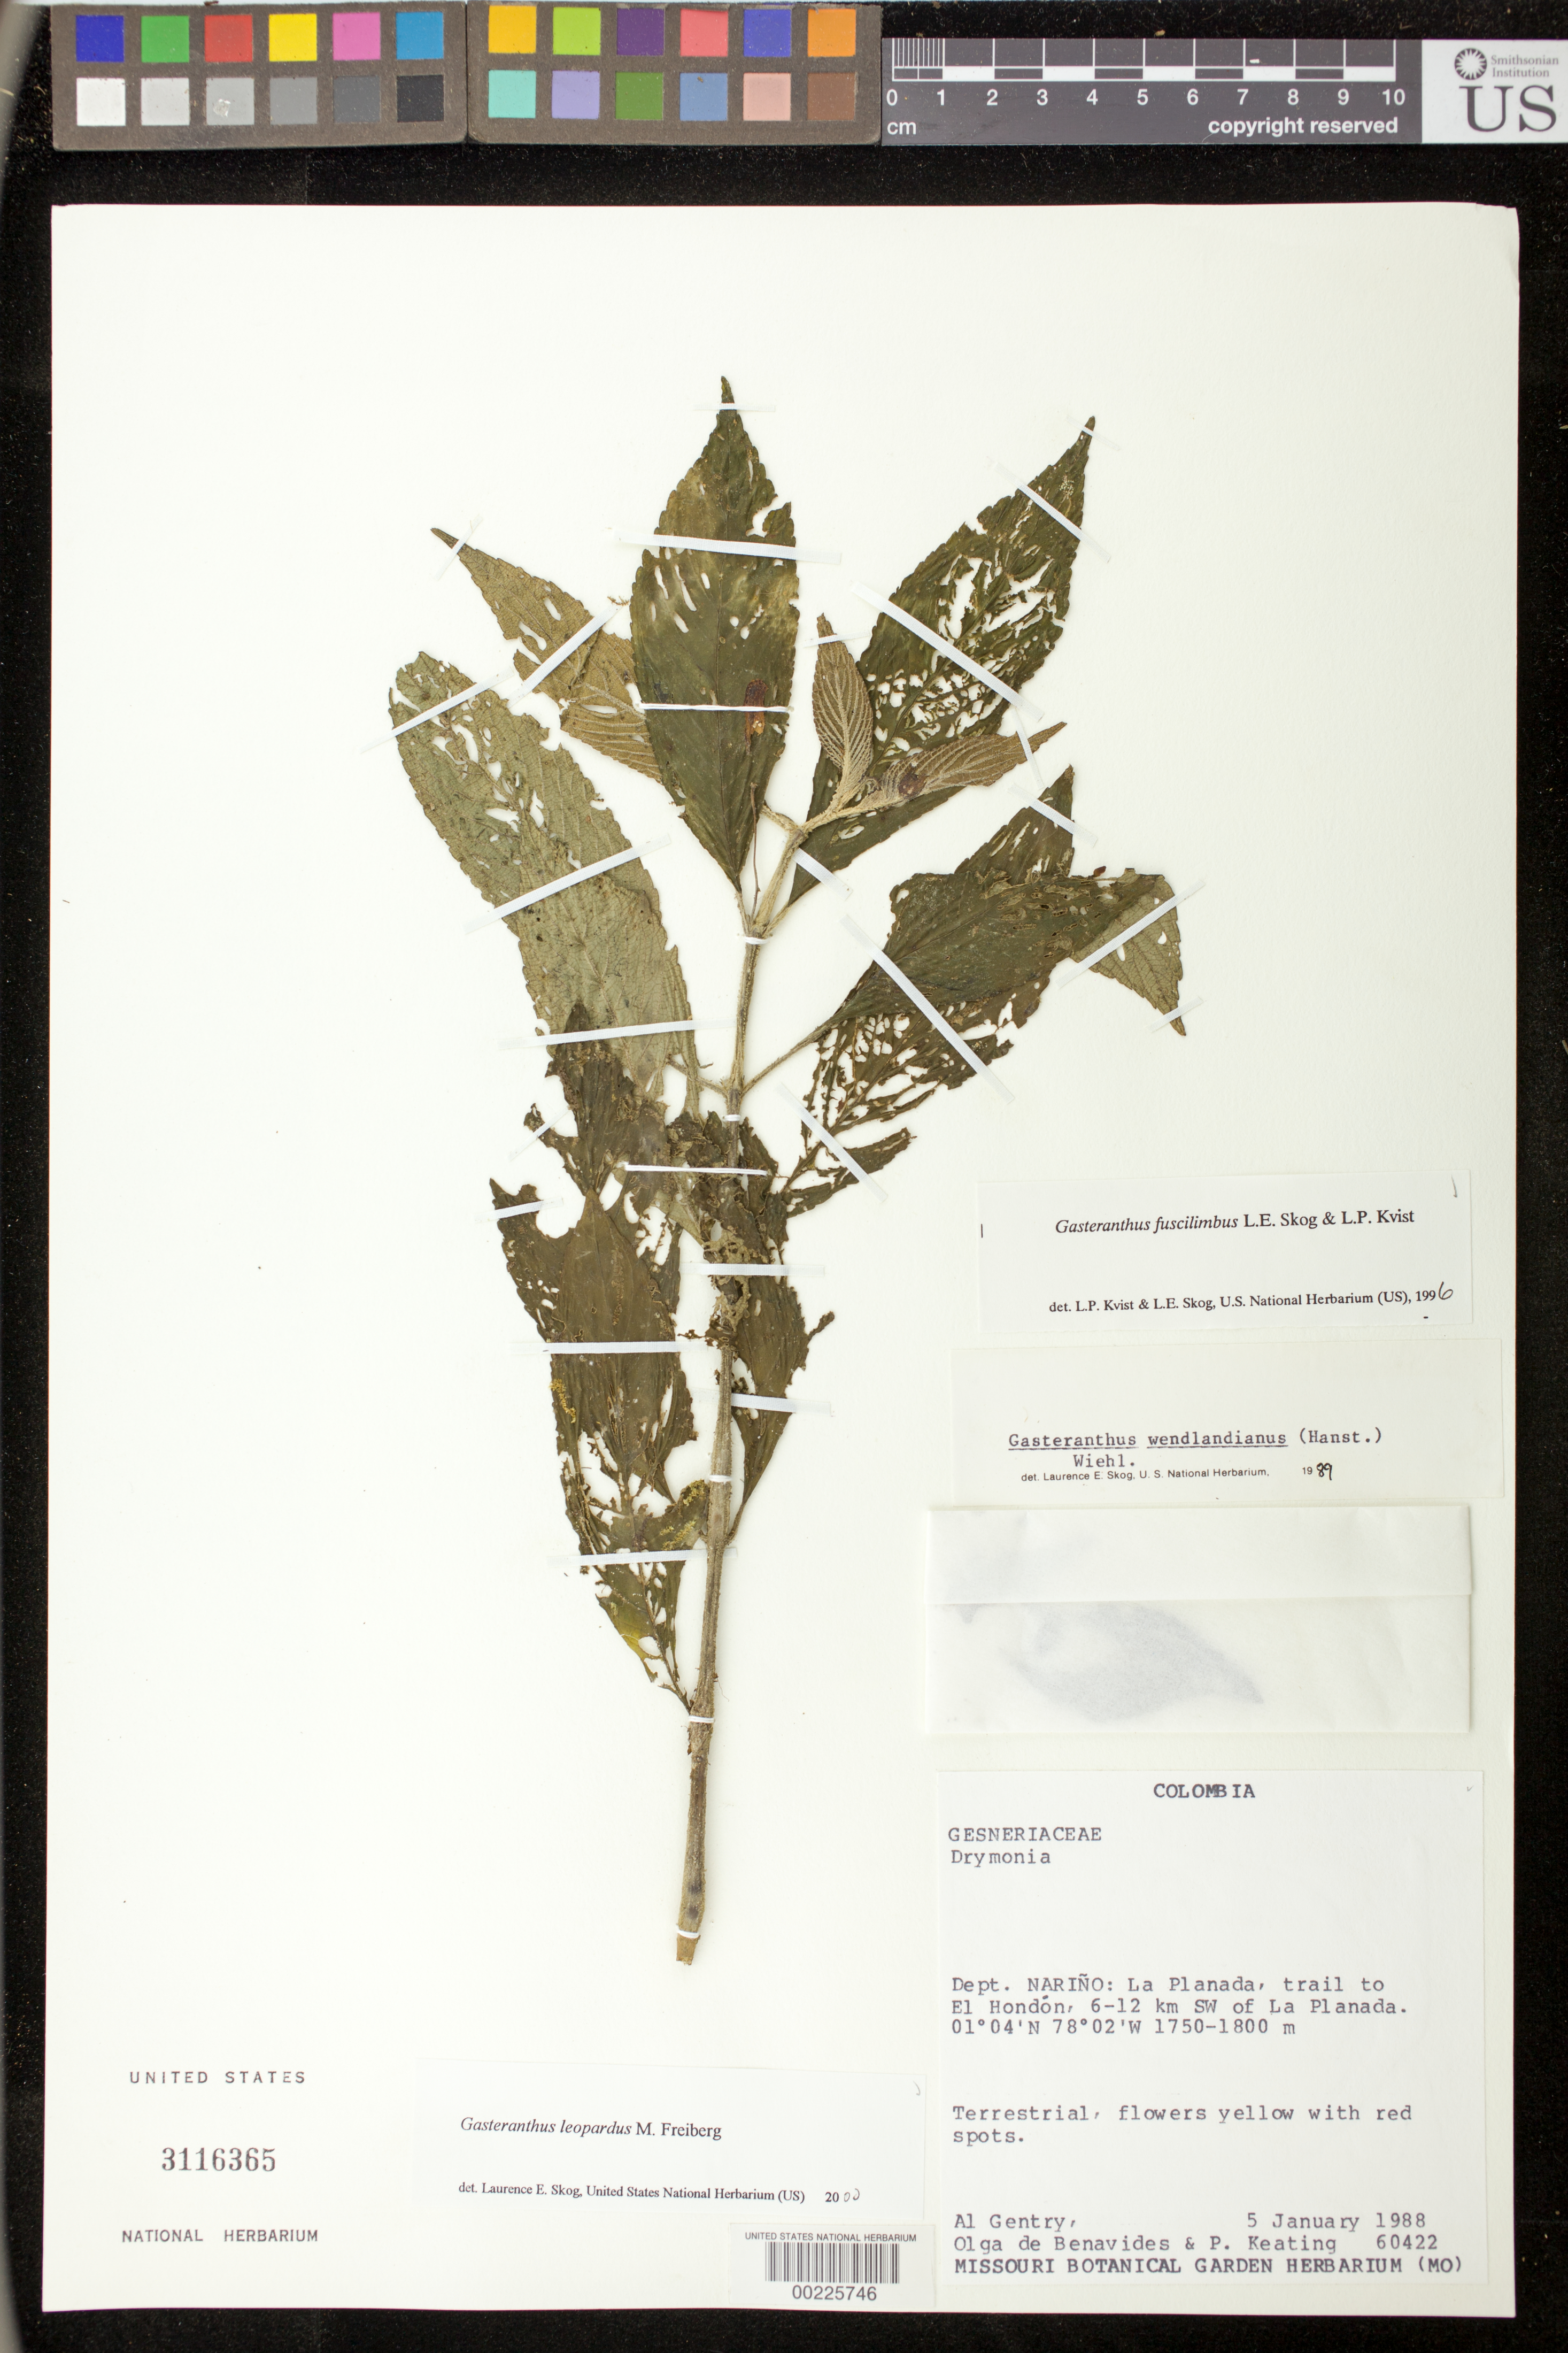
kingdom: Plantae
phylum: Tracheophyta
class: Magnoliopsida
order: Lamiales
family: Gesneriaceae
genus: Gasteranthus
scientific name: Gasteranthus leopardus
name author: M. Freiberg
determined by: Skog, Laurence E.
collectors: A. H. Gentry, Olga S. de Benavides & P. Keating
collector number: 60422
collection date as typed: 05 Jan 1988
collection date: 1988-01-05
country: Colombia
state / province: Nariño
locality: La Planada, trail to El Hondón, 6-12 km SW of La Planada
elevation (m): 1750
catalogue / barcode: US 3116365